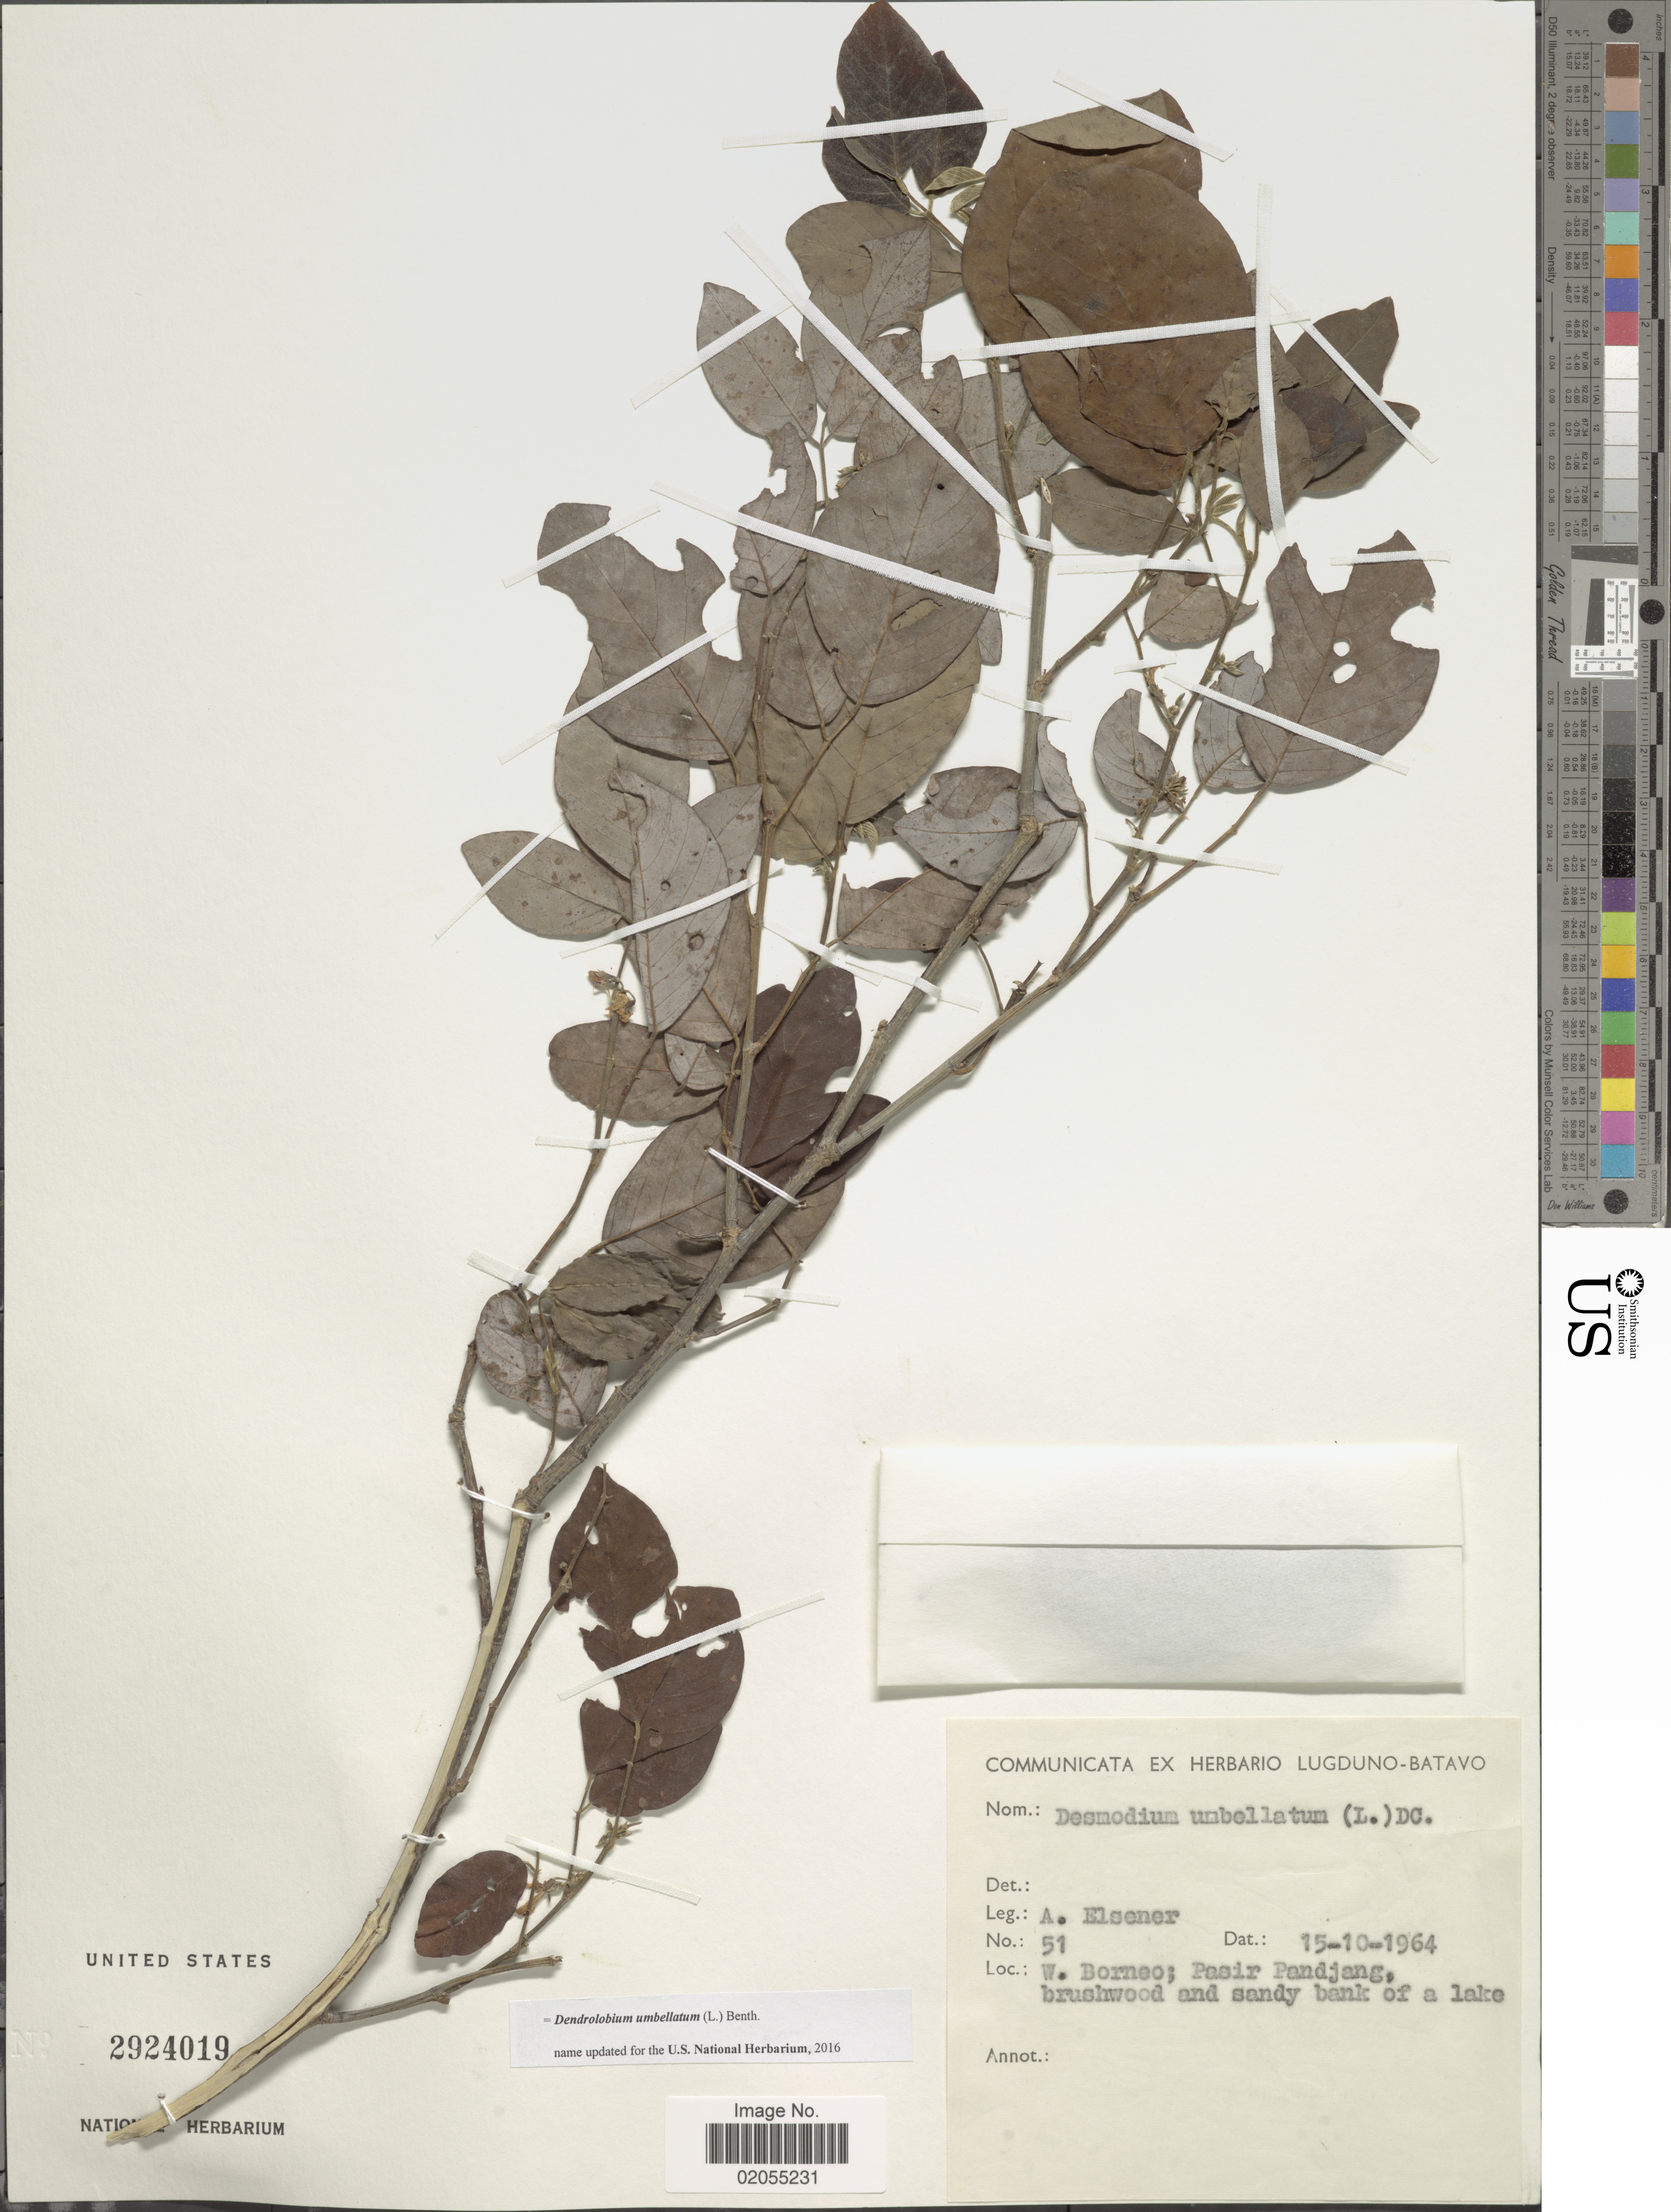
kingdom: Plantae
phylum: Tracheophyta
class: Magnoliopsida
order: Fabales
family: Fabaceae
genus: Dendrolobium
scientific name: Dendrolobium umbellatum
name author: (L.) Benth.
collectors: A. Elsener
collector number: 51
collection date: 1964-11-15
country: Malaysia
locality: W. Borneo, Pasir Pandjang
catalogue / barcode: US 2924019